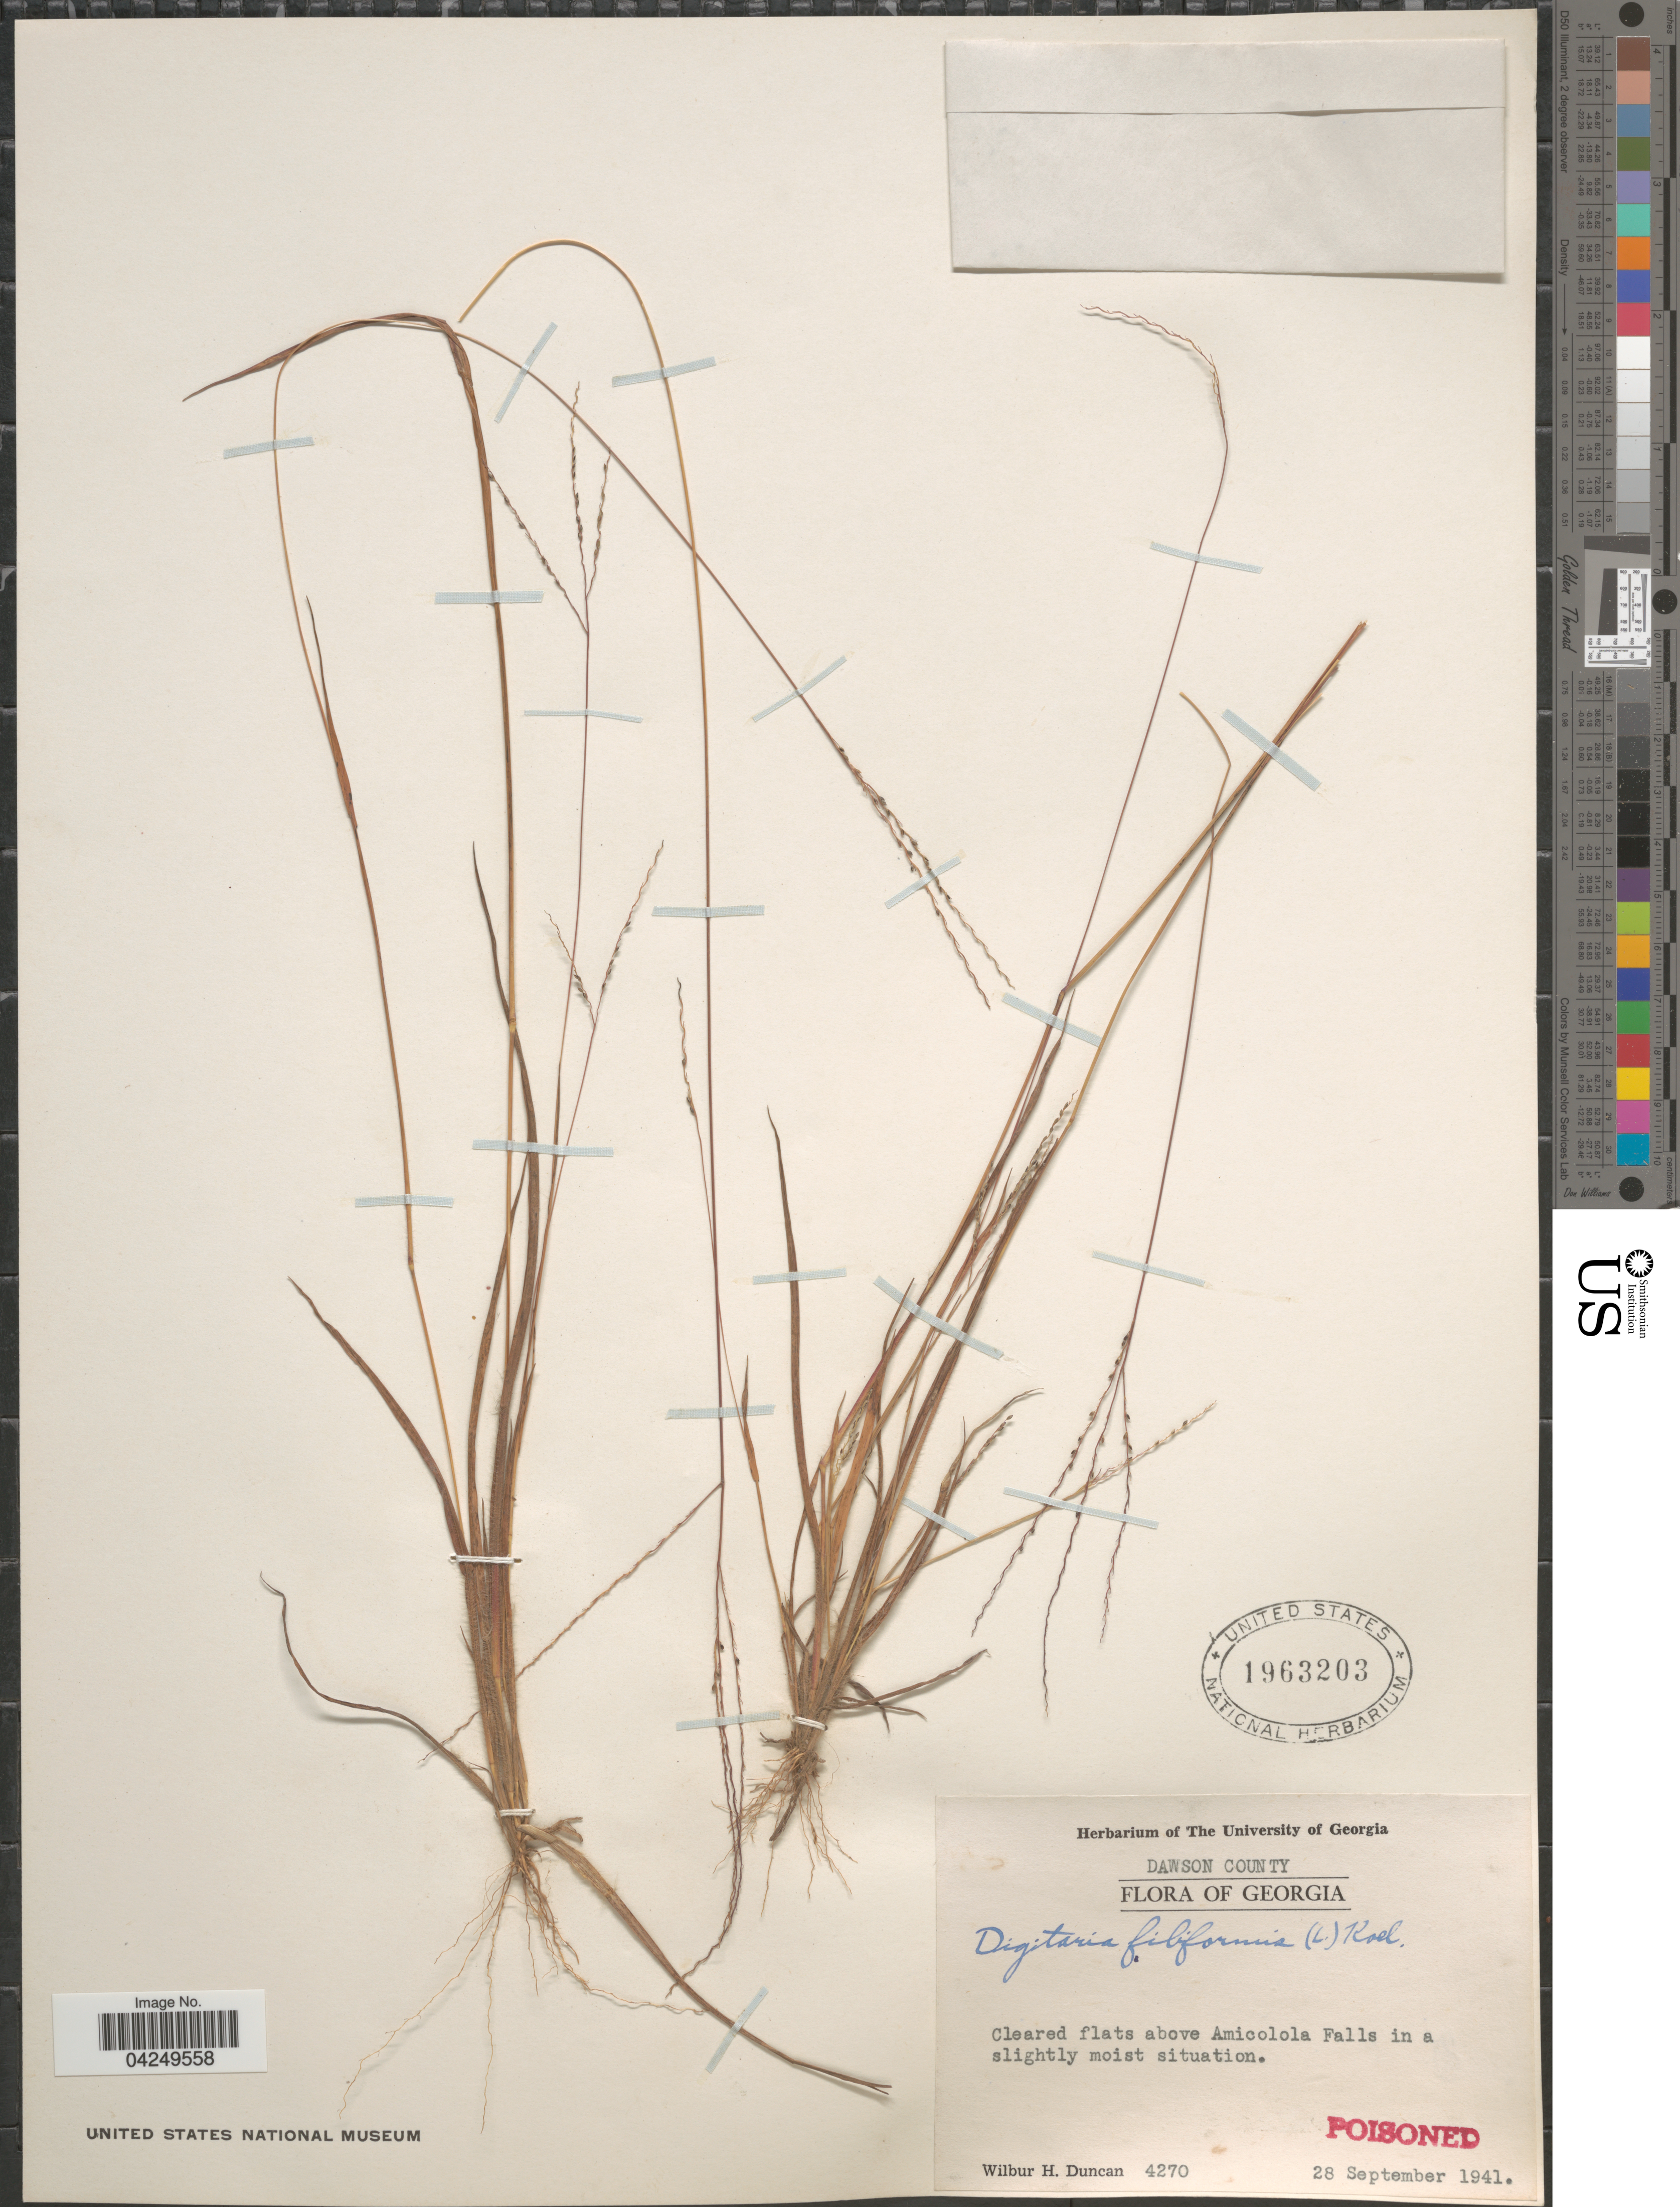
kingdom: Plantae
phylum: Tracheophyta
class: Liliopsida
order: Poales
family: Poaceae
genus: Digitaria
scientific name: Digitaria filiformis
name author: (L.) Koeler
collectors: W. H. Duncan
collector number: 4270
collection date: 1941-09-28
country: United States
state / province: Georgia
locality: Dawson County. Cleared flats above Amicolola Falls in a slightly moist situation.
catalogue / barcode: US 1963203